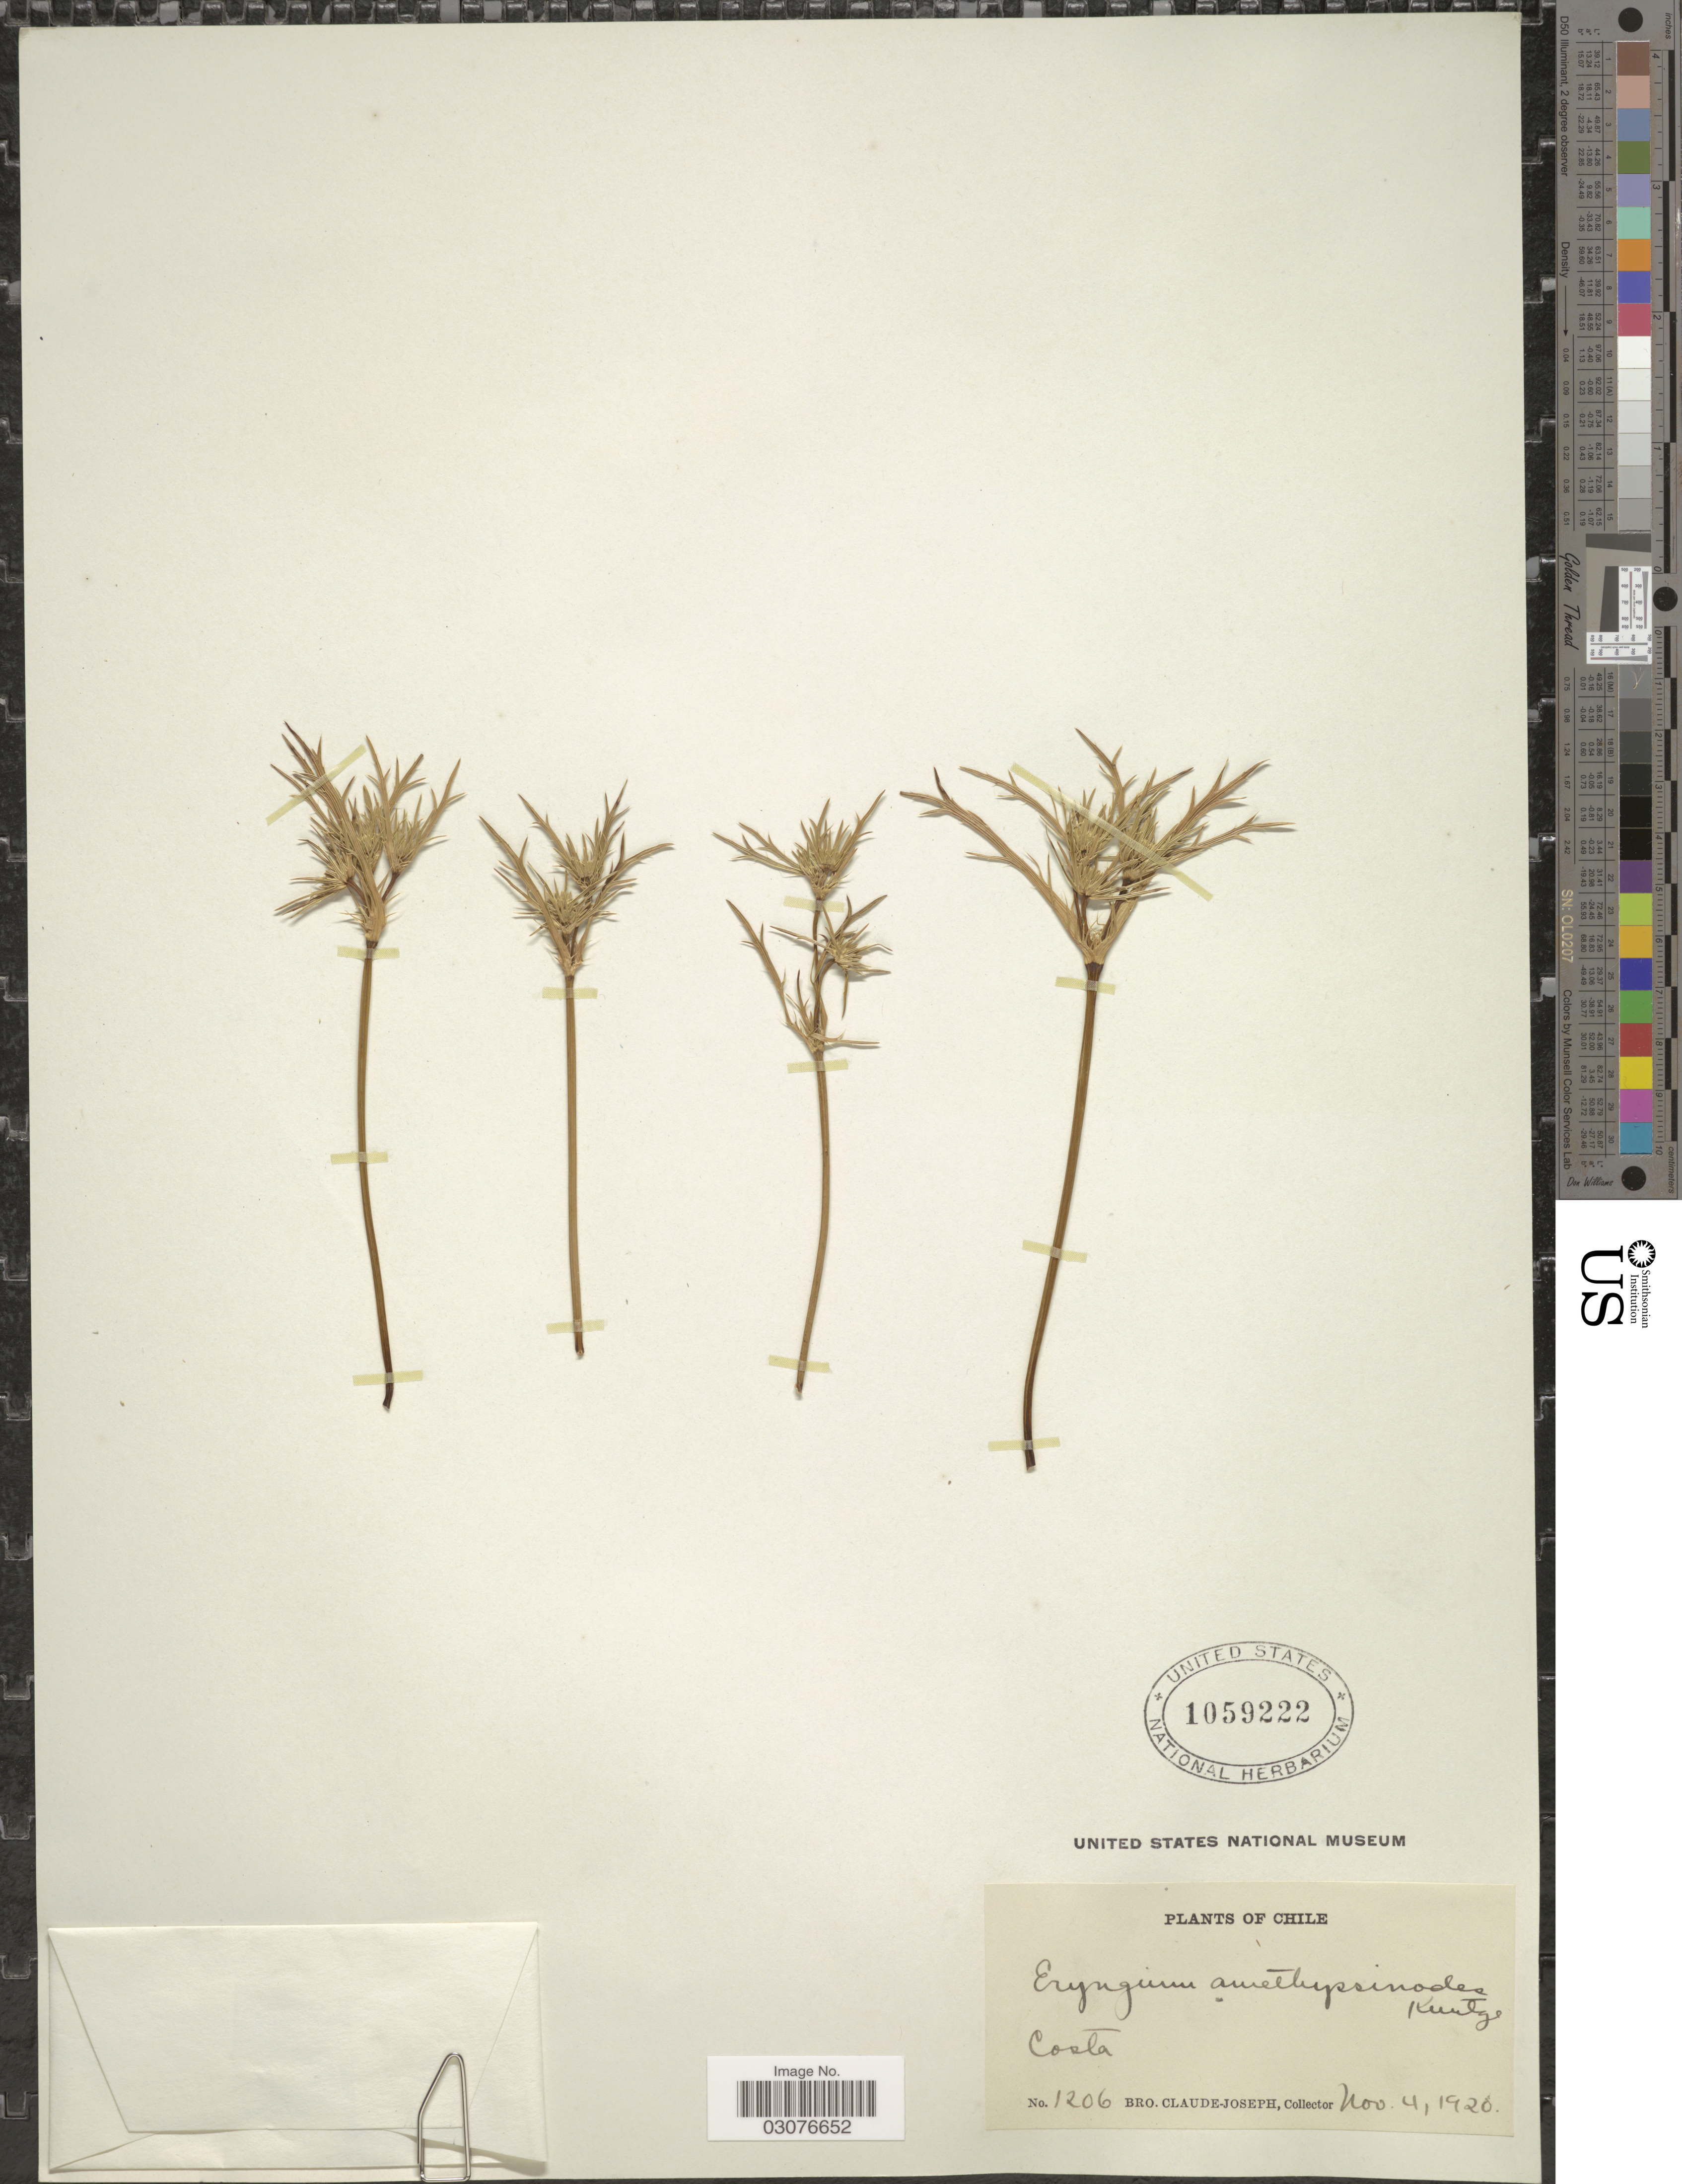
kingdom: Plantae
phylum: Tracheophyta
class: Magnoliopsida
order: Apiales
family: Apiaceae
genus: Eryngium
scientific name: Eryngium humifusum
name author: Clos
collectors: Bro. Claude-Joseph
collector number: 1206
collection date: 1920-11-04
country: Chile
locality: Costa.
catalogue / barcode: US 1059222